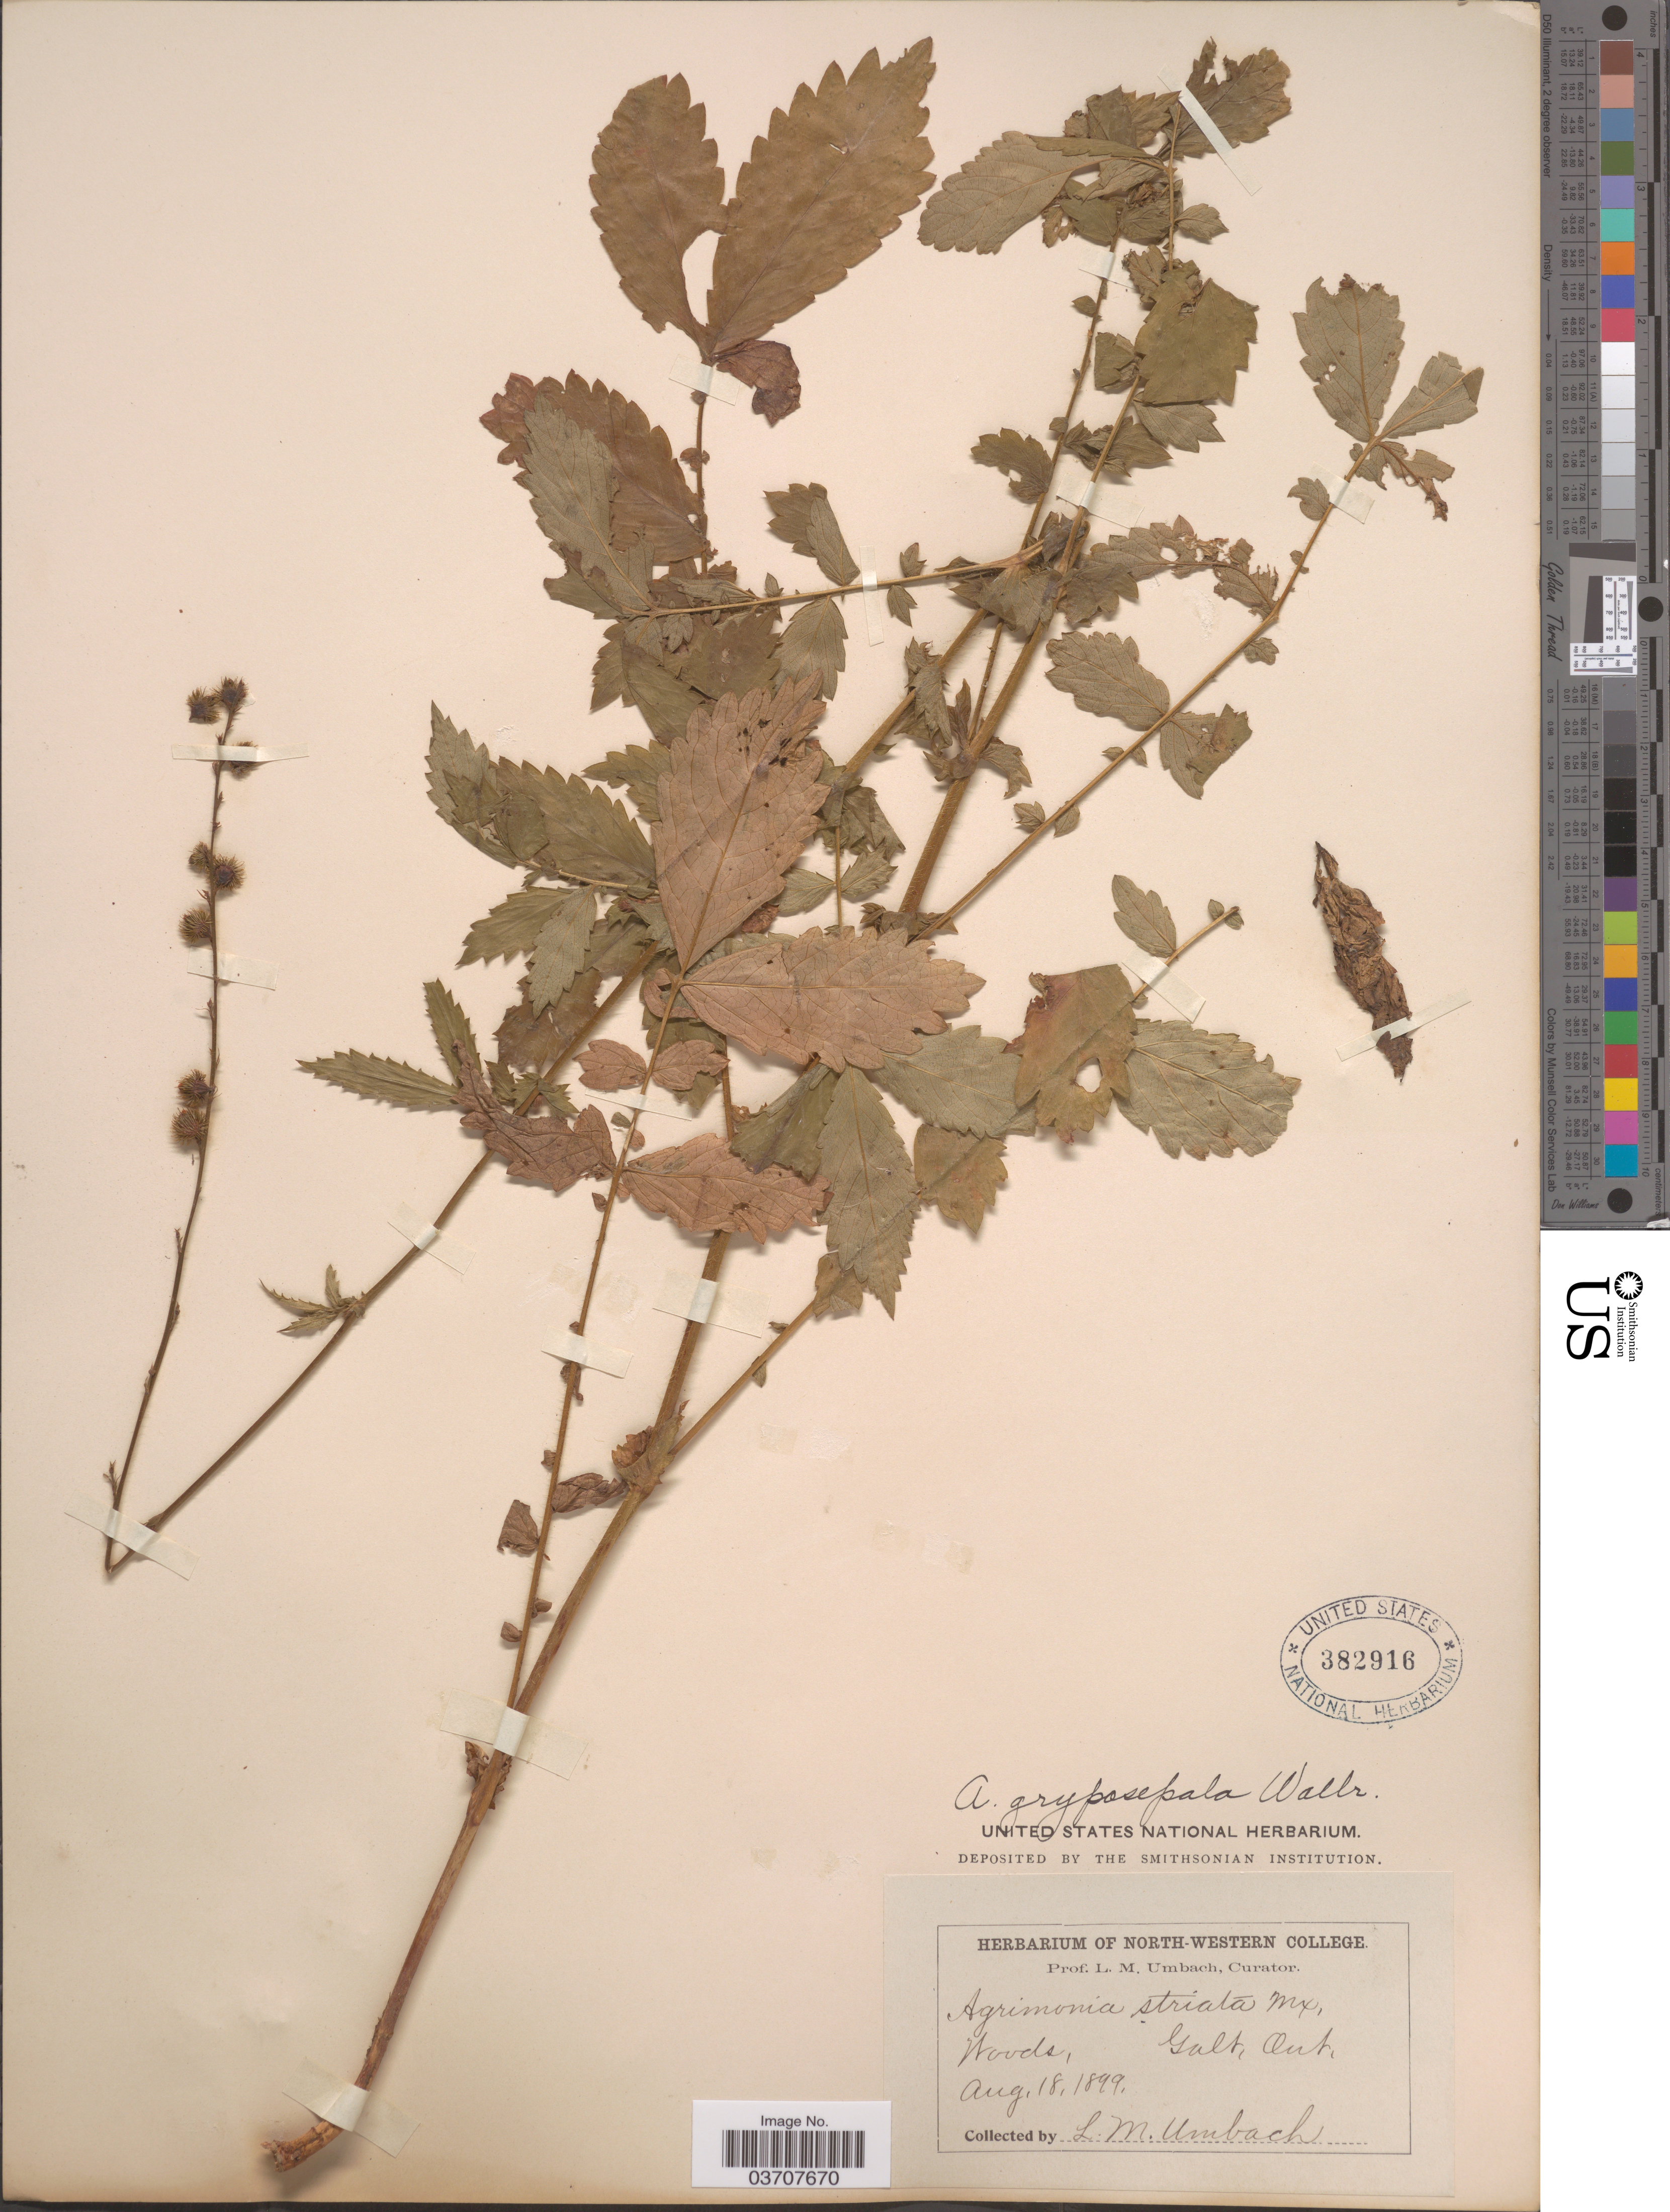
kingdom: Plantae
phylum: Tracheophyta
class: Magnoliopsida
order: Rosales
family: Rosaceae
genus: Agrimonia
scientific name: Agrimonia gryposepala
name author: Wallr.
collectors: L. M. Umbach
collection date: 1899-08-18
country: Canada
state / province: Ontario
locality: Galt.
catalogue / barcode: US 382916